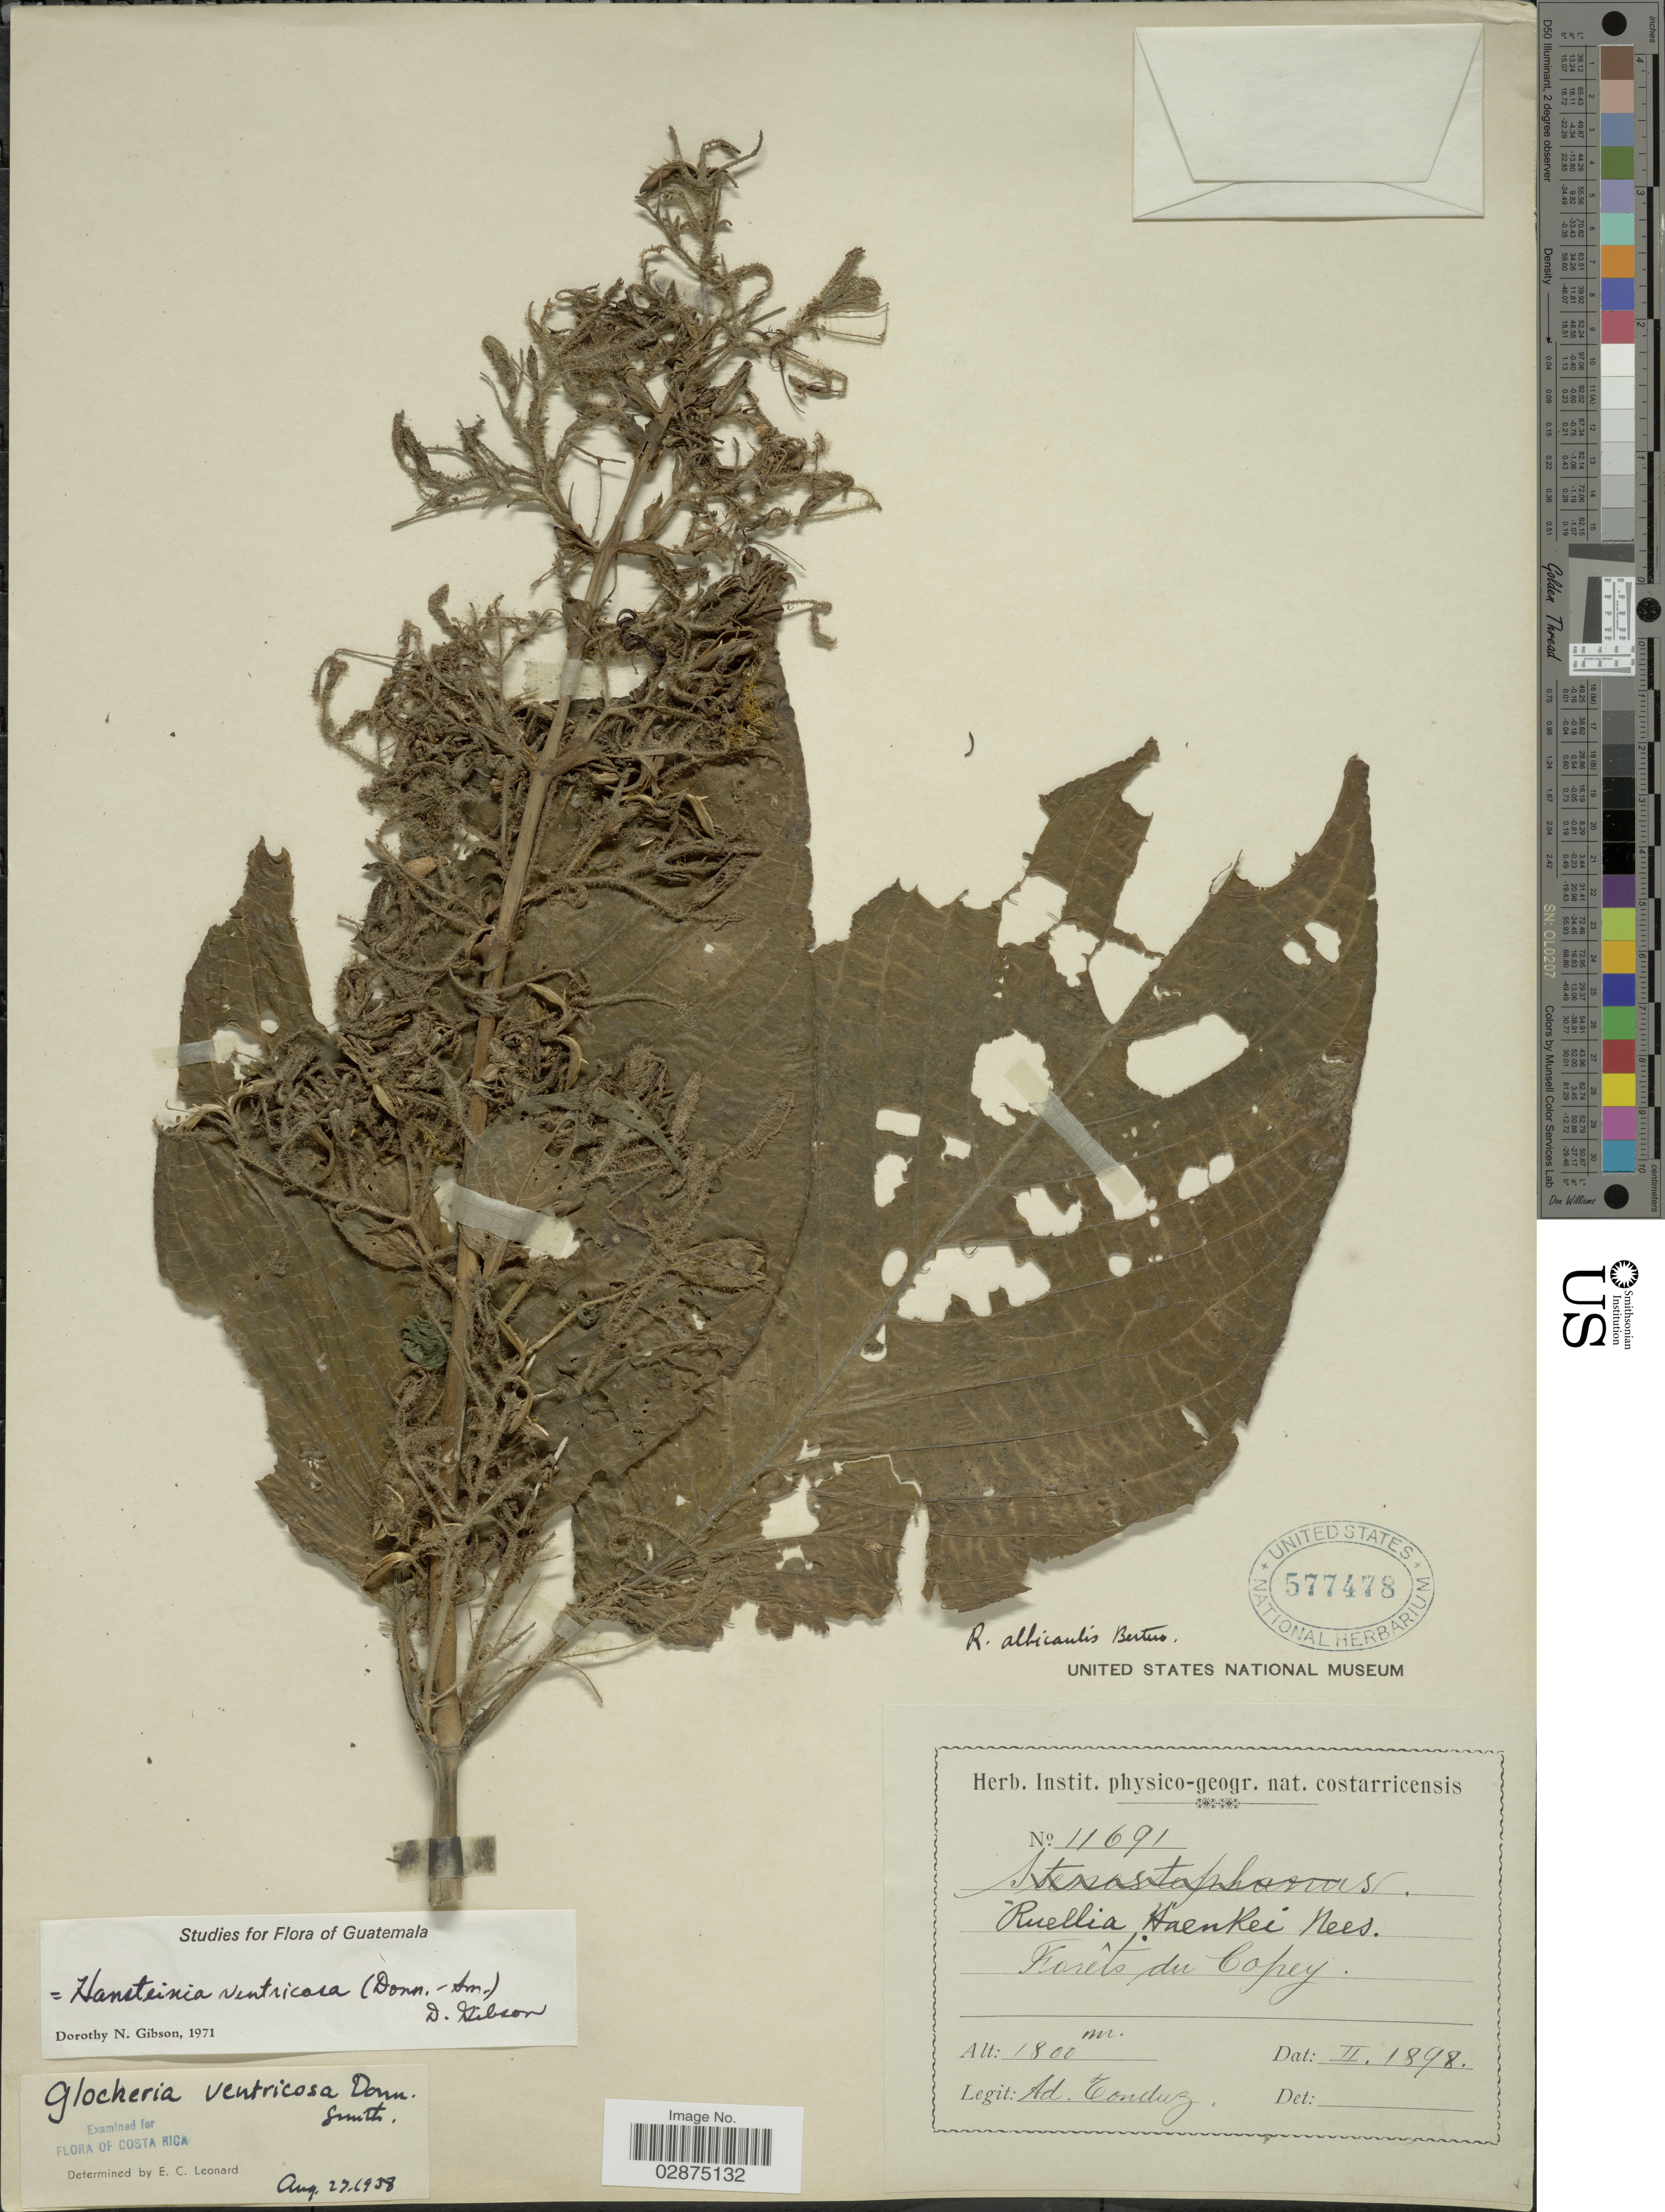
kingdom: Plantae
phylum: Tracheophyta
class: Magnoliopsida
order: Lamiales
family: Acanthaceae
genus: Hansteinia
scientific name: Hansteinia ventricosa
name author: (Donn. Sm.) D.N. Gibson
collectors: A. Tonduz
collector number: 11691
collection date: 1898-02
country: Costa Rica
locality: Forêts du Copey.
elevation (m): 1800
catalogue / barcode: US 577478